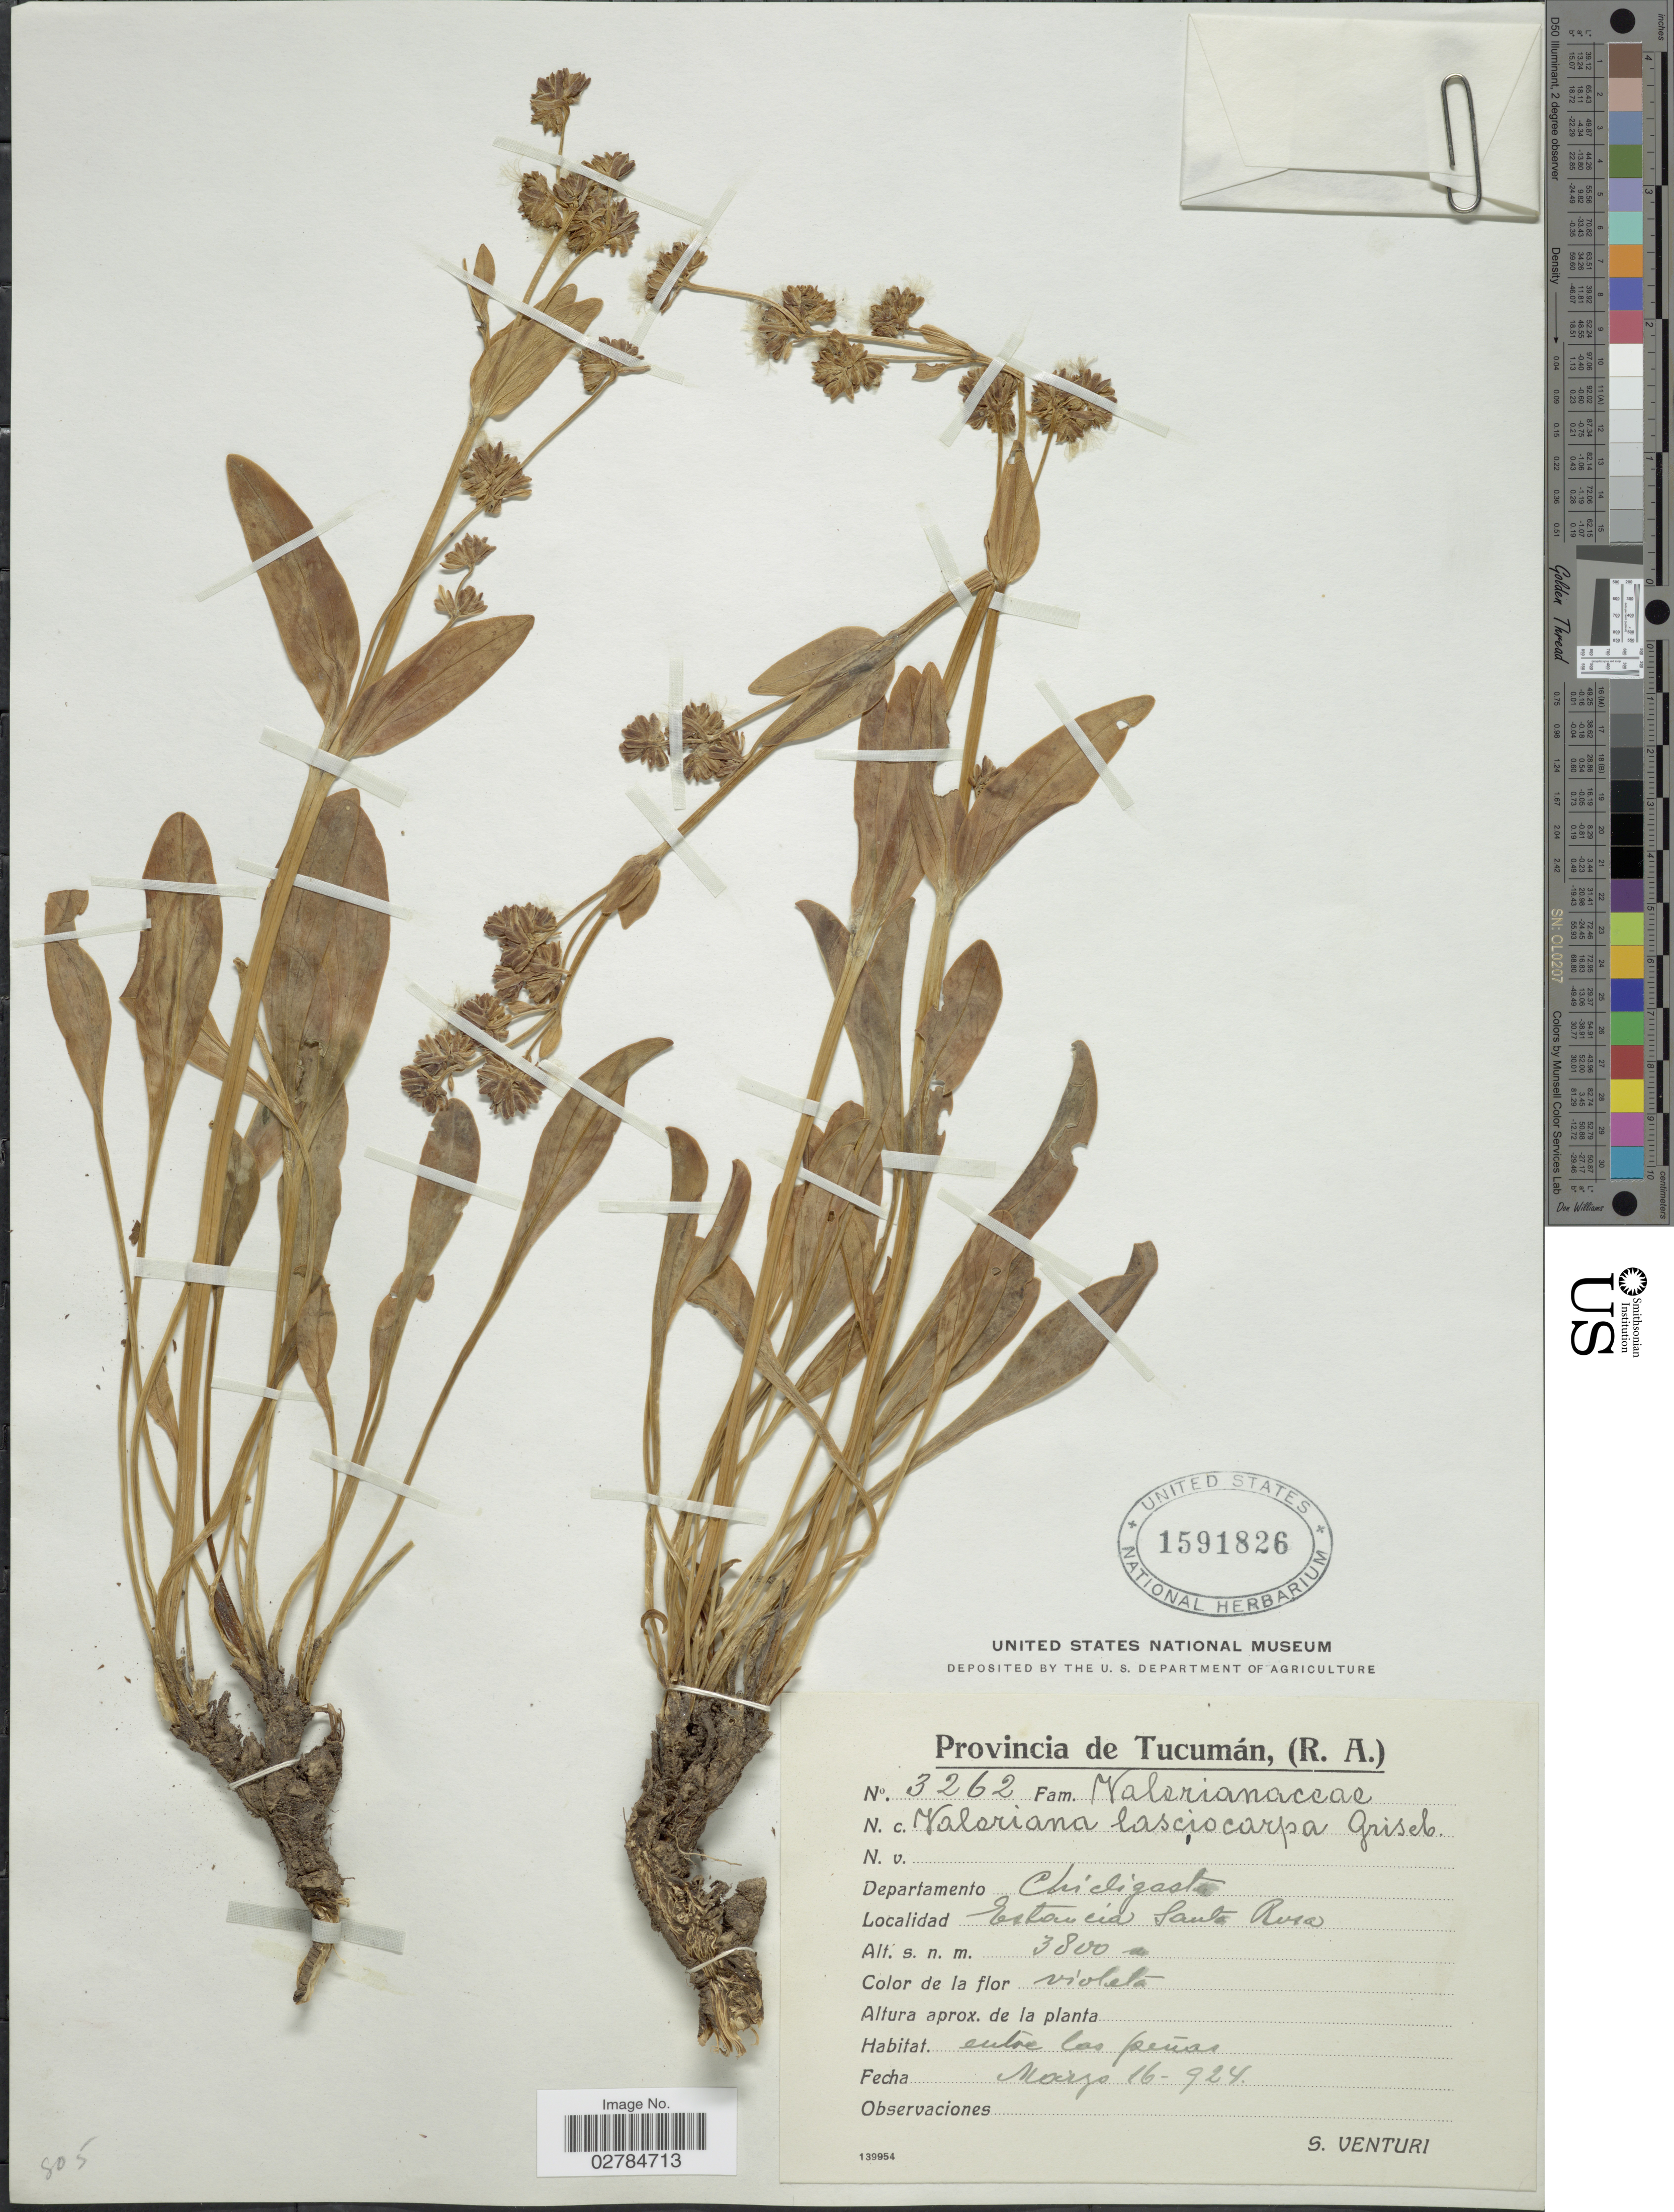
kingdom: Plantae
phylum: Tracheophyta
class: Magnoliopsida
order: Dipsacales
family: Caprifoliaceae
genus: Valeriana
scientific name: Valeriana lasiocarpa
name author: Griseb.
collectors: S. Venturi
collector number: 3262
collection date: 1924-03-16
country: Argentina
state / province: Tucuman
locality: Provincia de Tucumán, (R.A.), Departemento Chicligasta, Estancia Santa Rosa.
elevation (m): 3800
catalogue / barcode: US 1591826